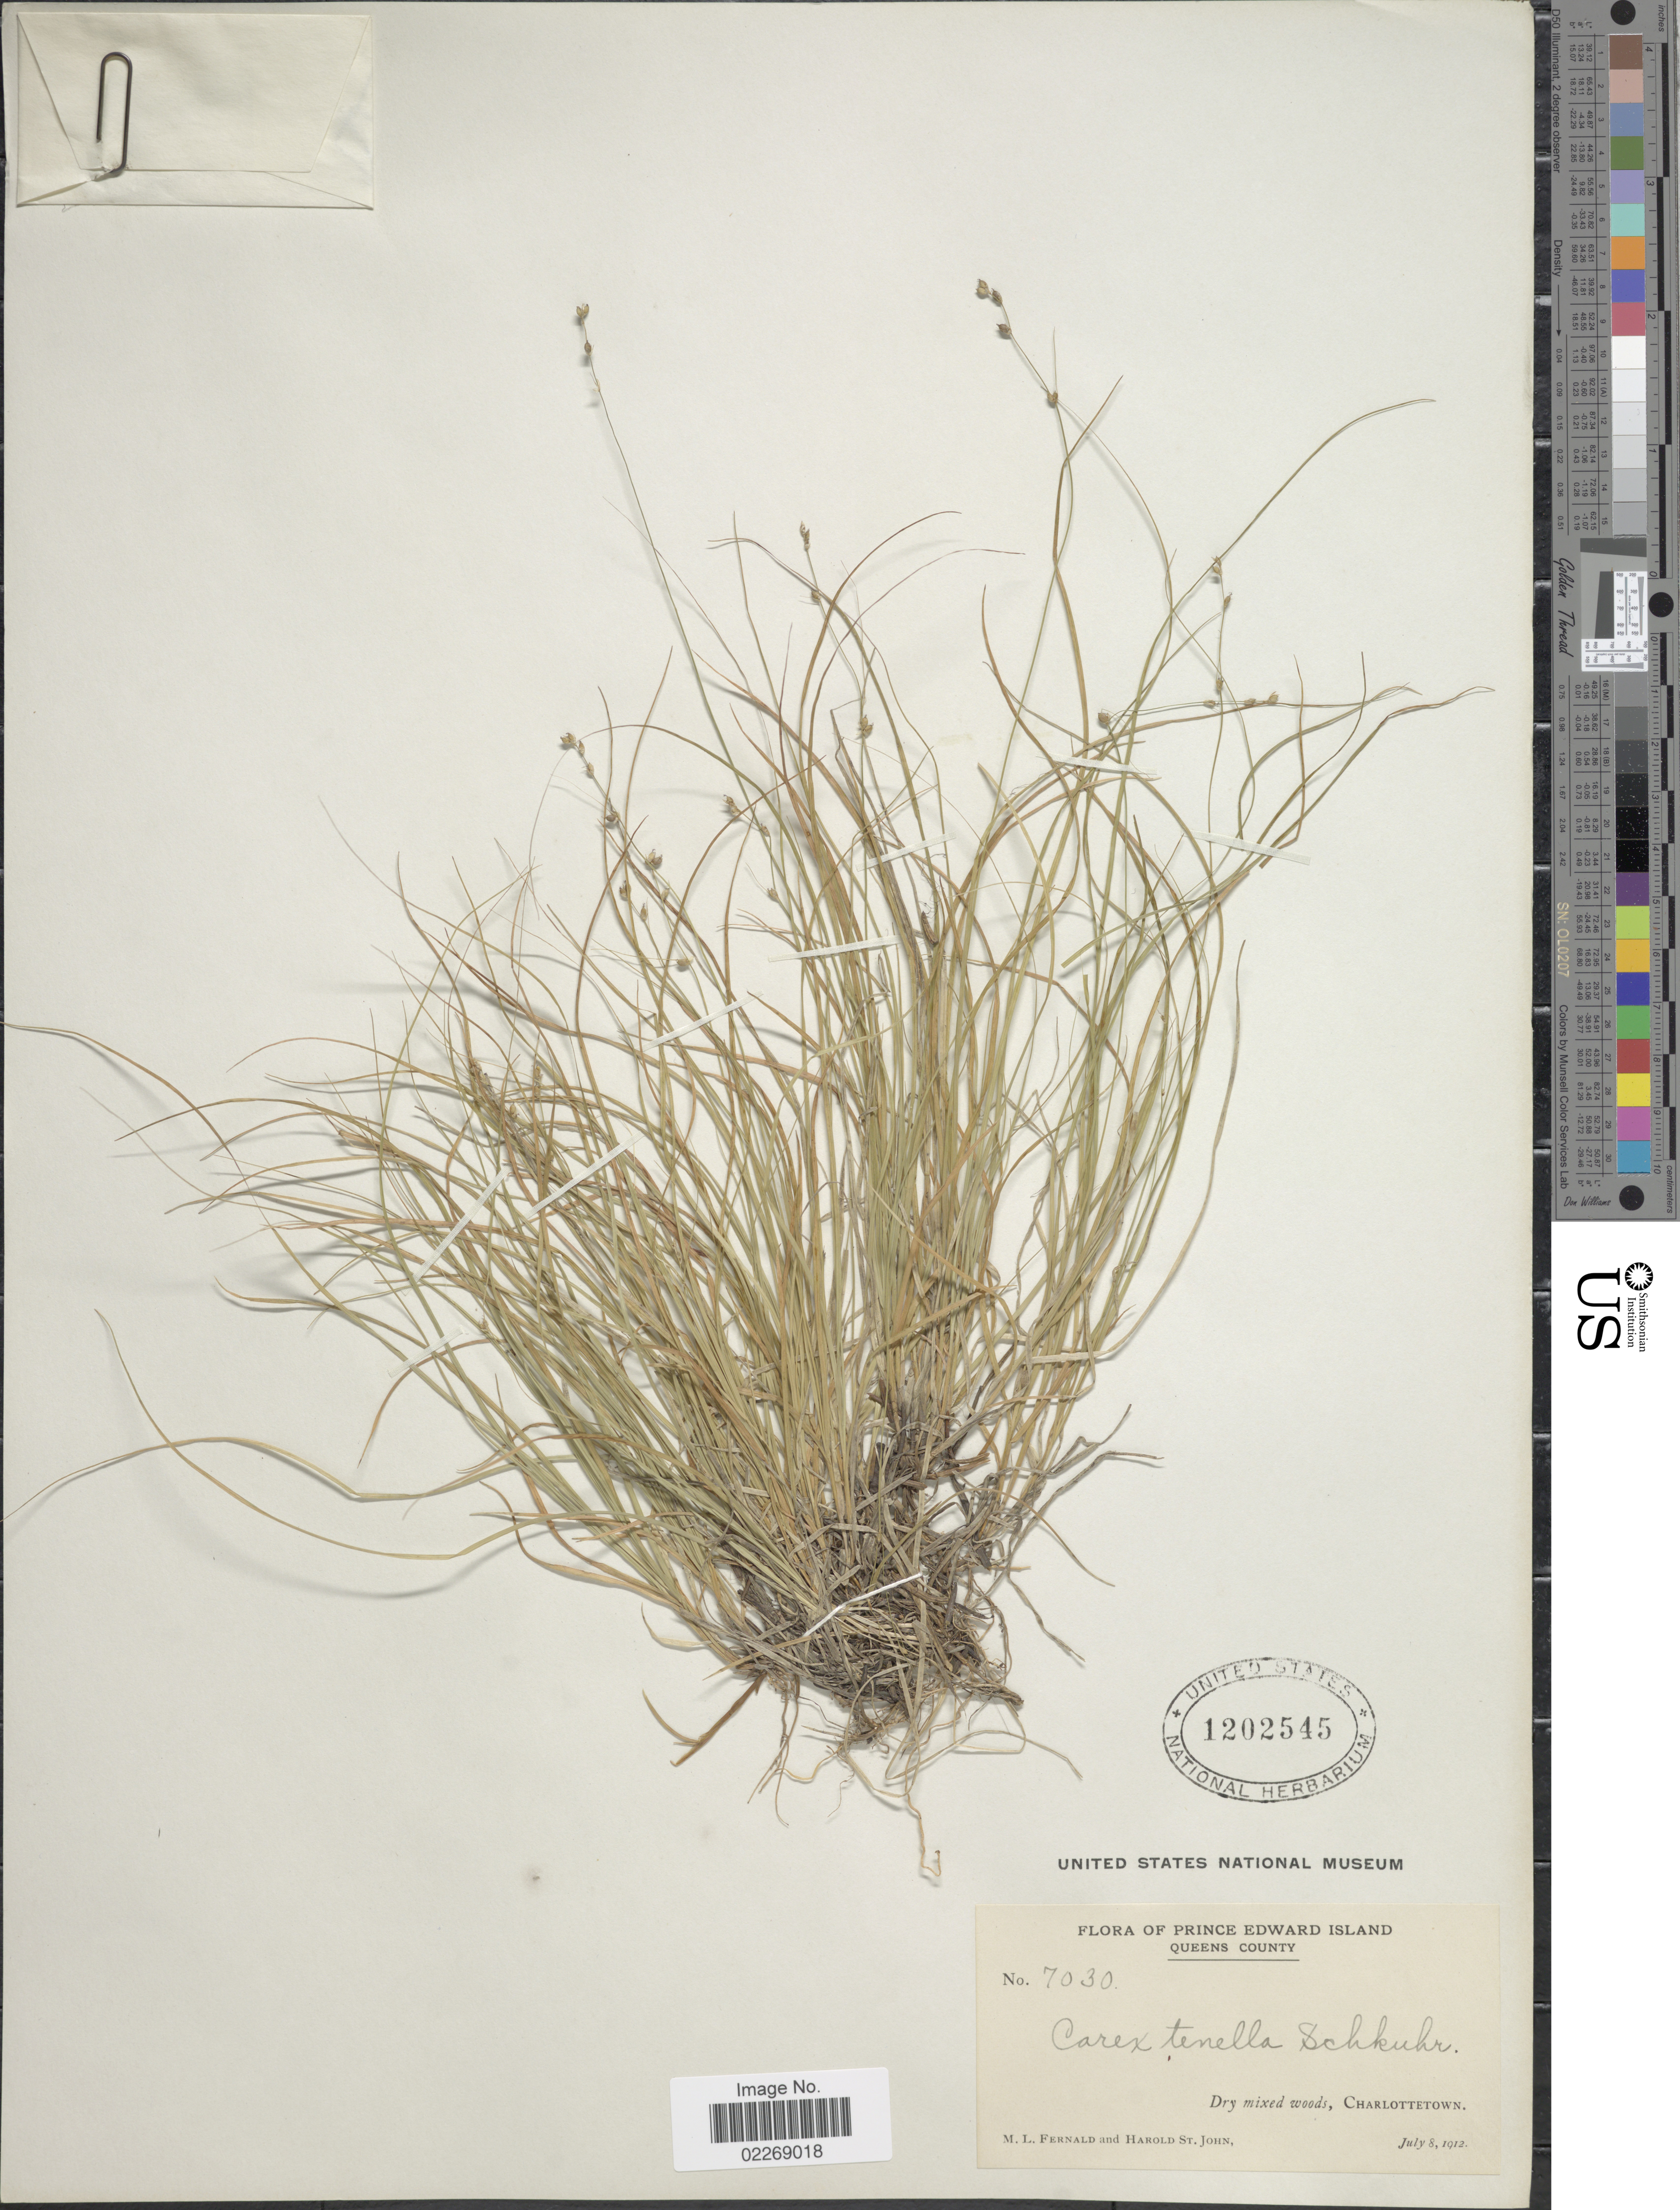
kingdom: Plantae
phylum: Tracheophyta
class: Liliopsida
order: Poales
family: Cyperaceae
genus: Carex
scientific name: Carex disperma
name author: Dewey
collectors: M. L. Fernald & H. St. John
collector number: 7030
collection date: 1912-07-08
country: Canada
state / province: Prince Edward Island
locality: Queens County, Dry mixed woods, Charlottetown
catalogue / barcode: US 1202545